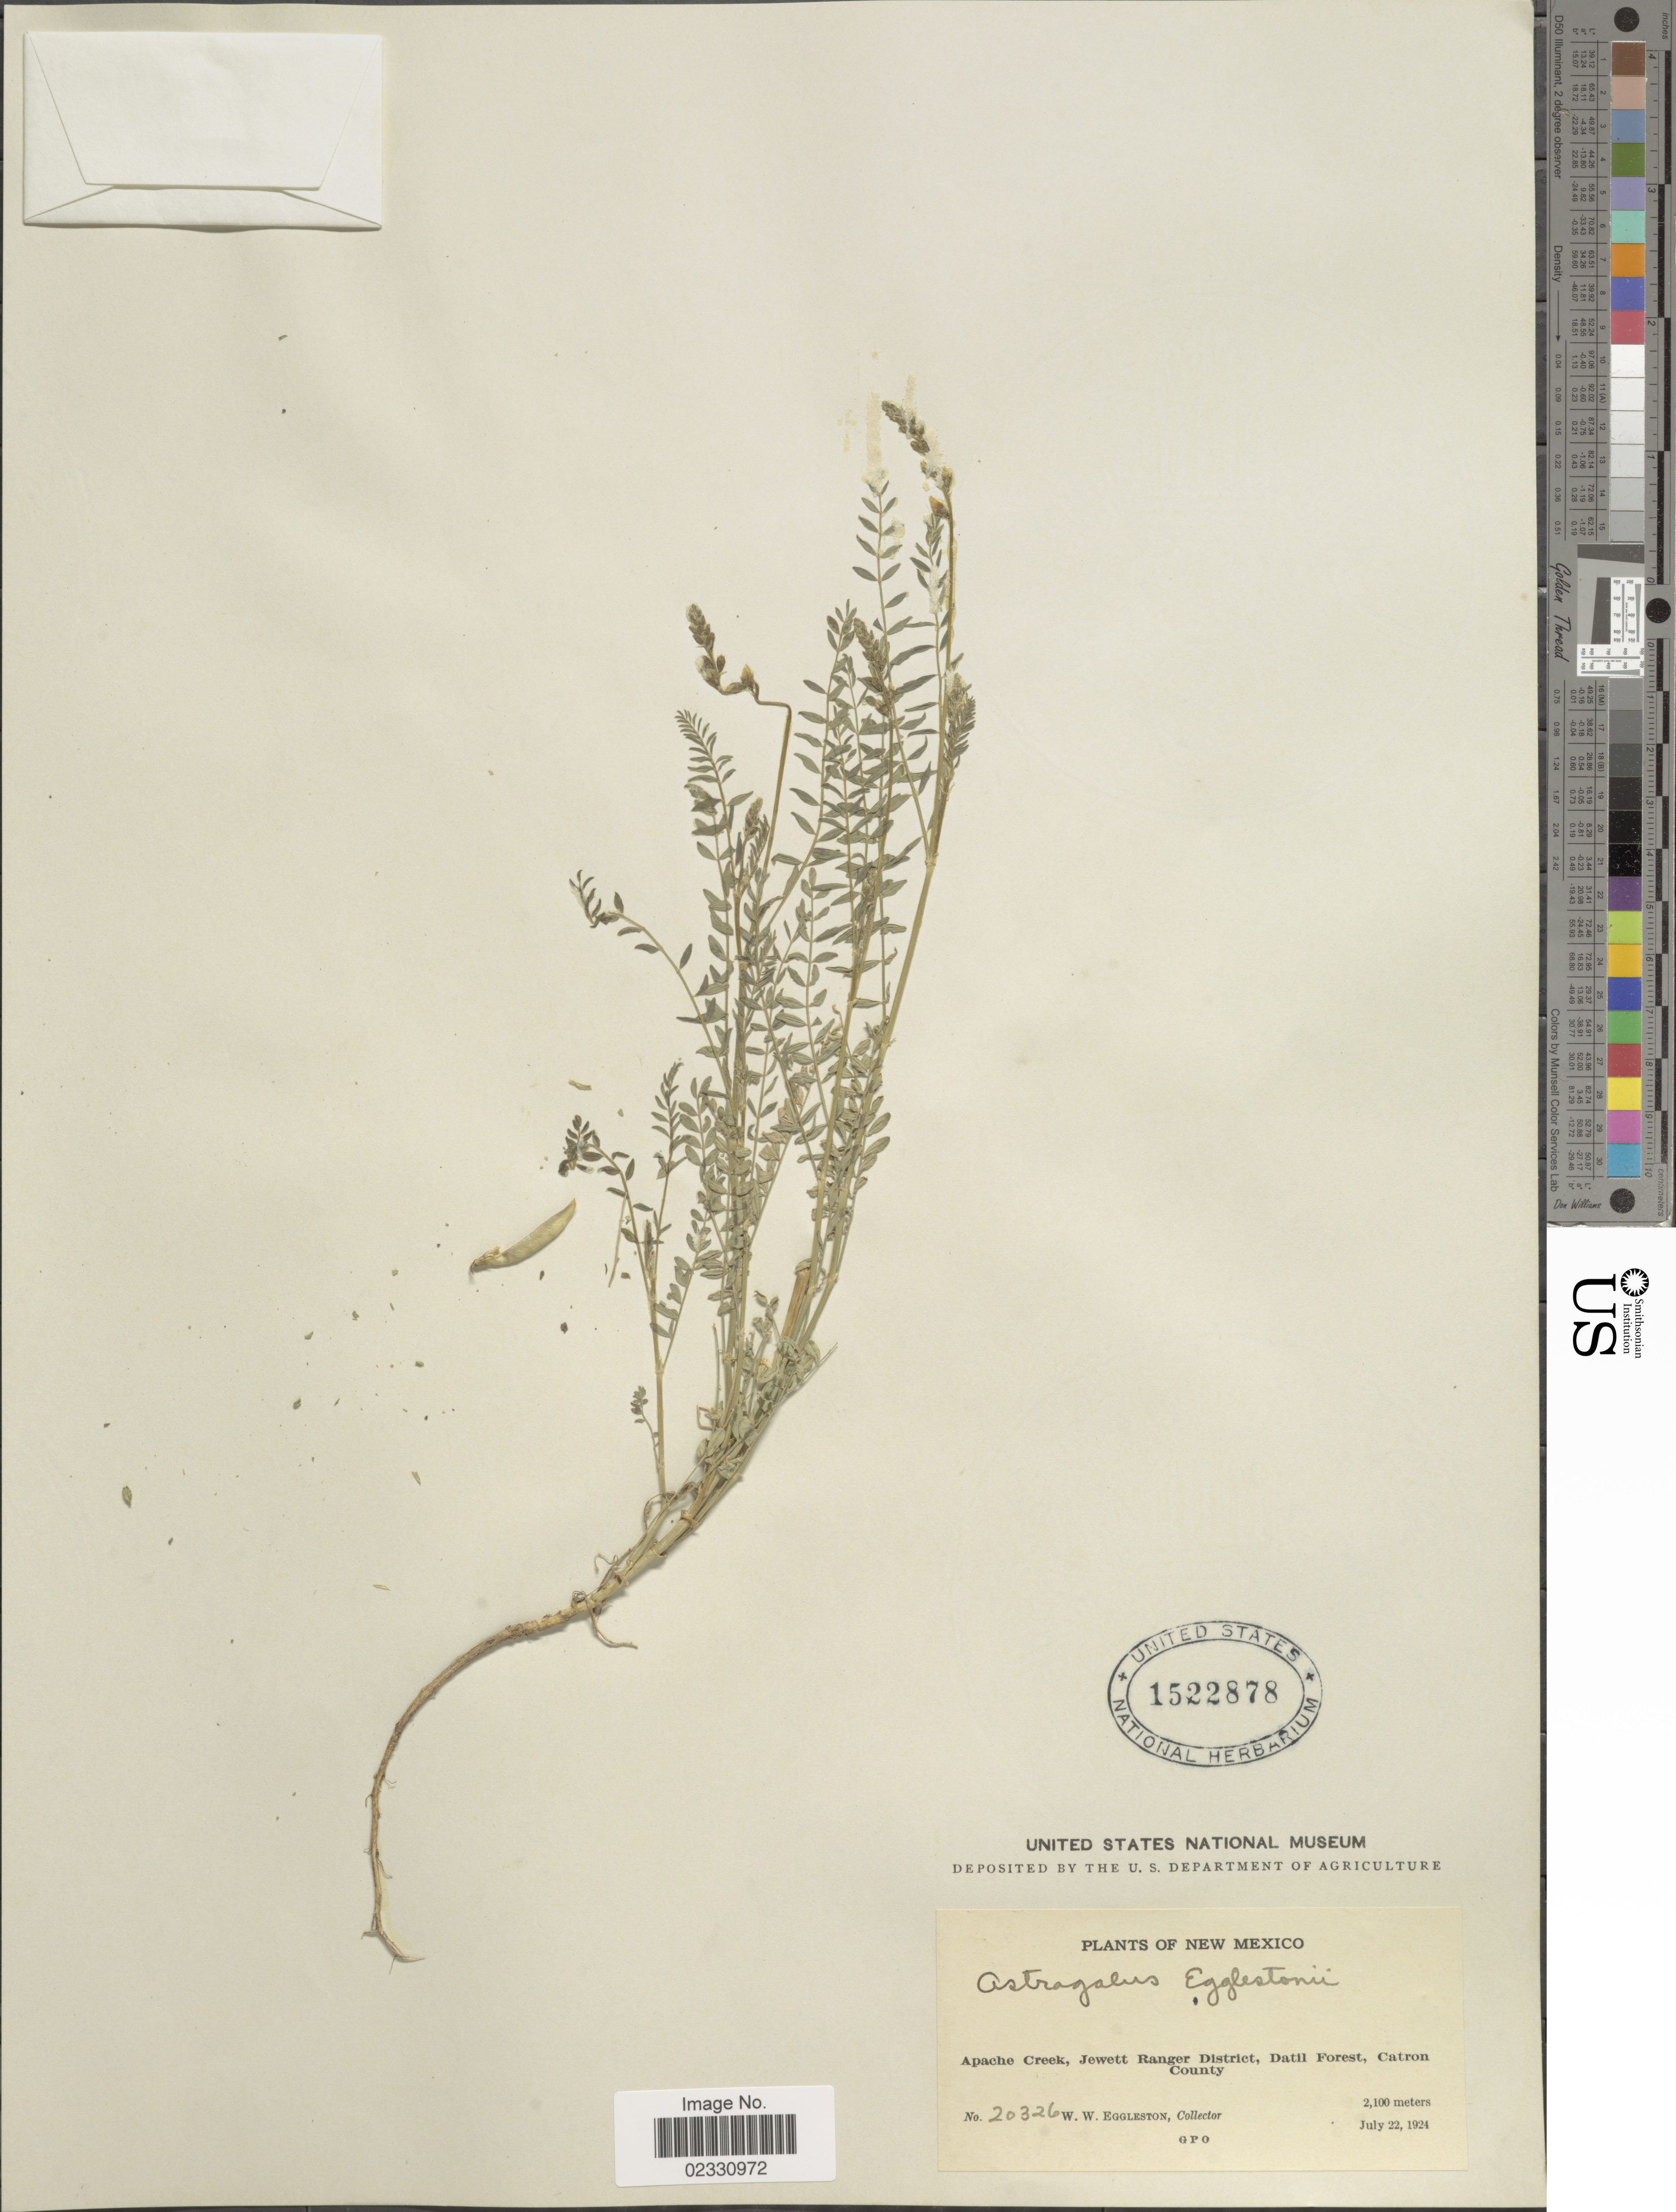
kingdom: Plantae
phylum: Tracheophyta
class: Magnoliopsida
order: Fabales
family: Fabaceae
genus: Astragalus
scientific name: Astragalus egglestonii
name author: (Rydb.) Kearney & Peebles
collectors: W. W. Eggleston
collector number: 20326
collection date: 1924-07-22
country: United States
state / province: New Mexico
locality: Apache Creek, Jewett Ranger District, Datil Forest, Catron County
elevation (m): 21000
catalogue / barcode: US 1522878